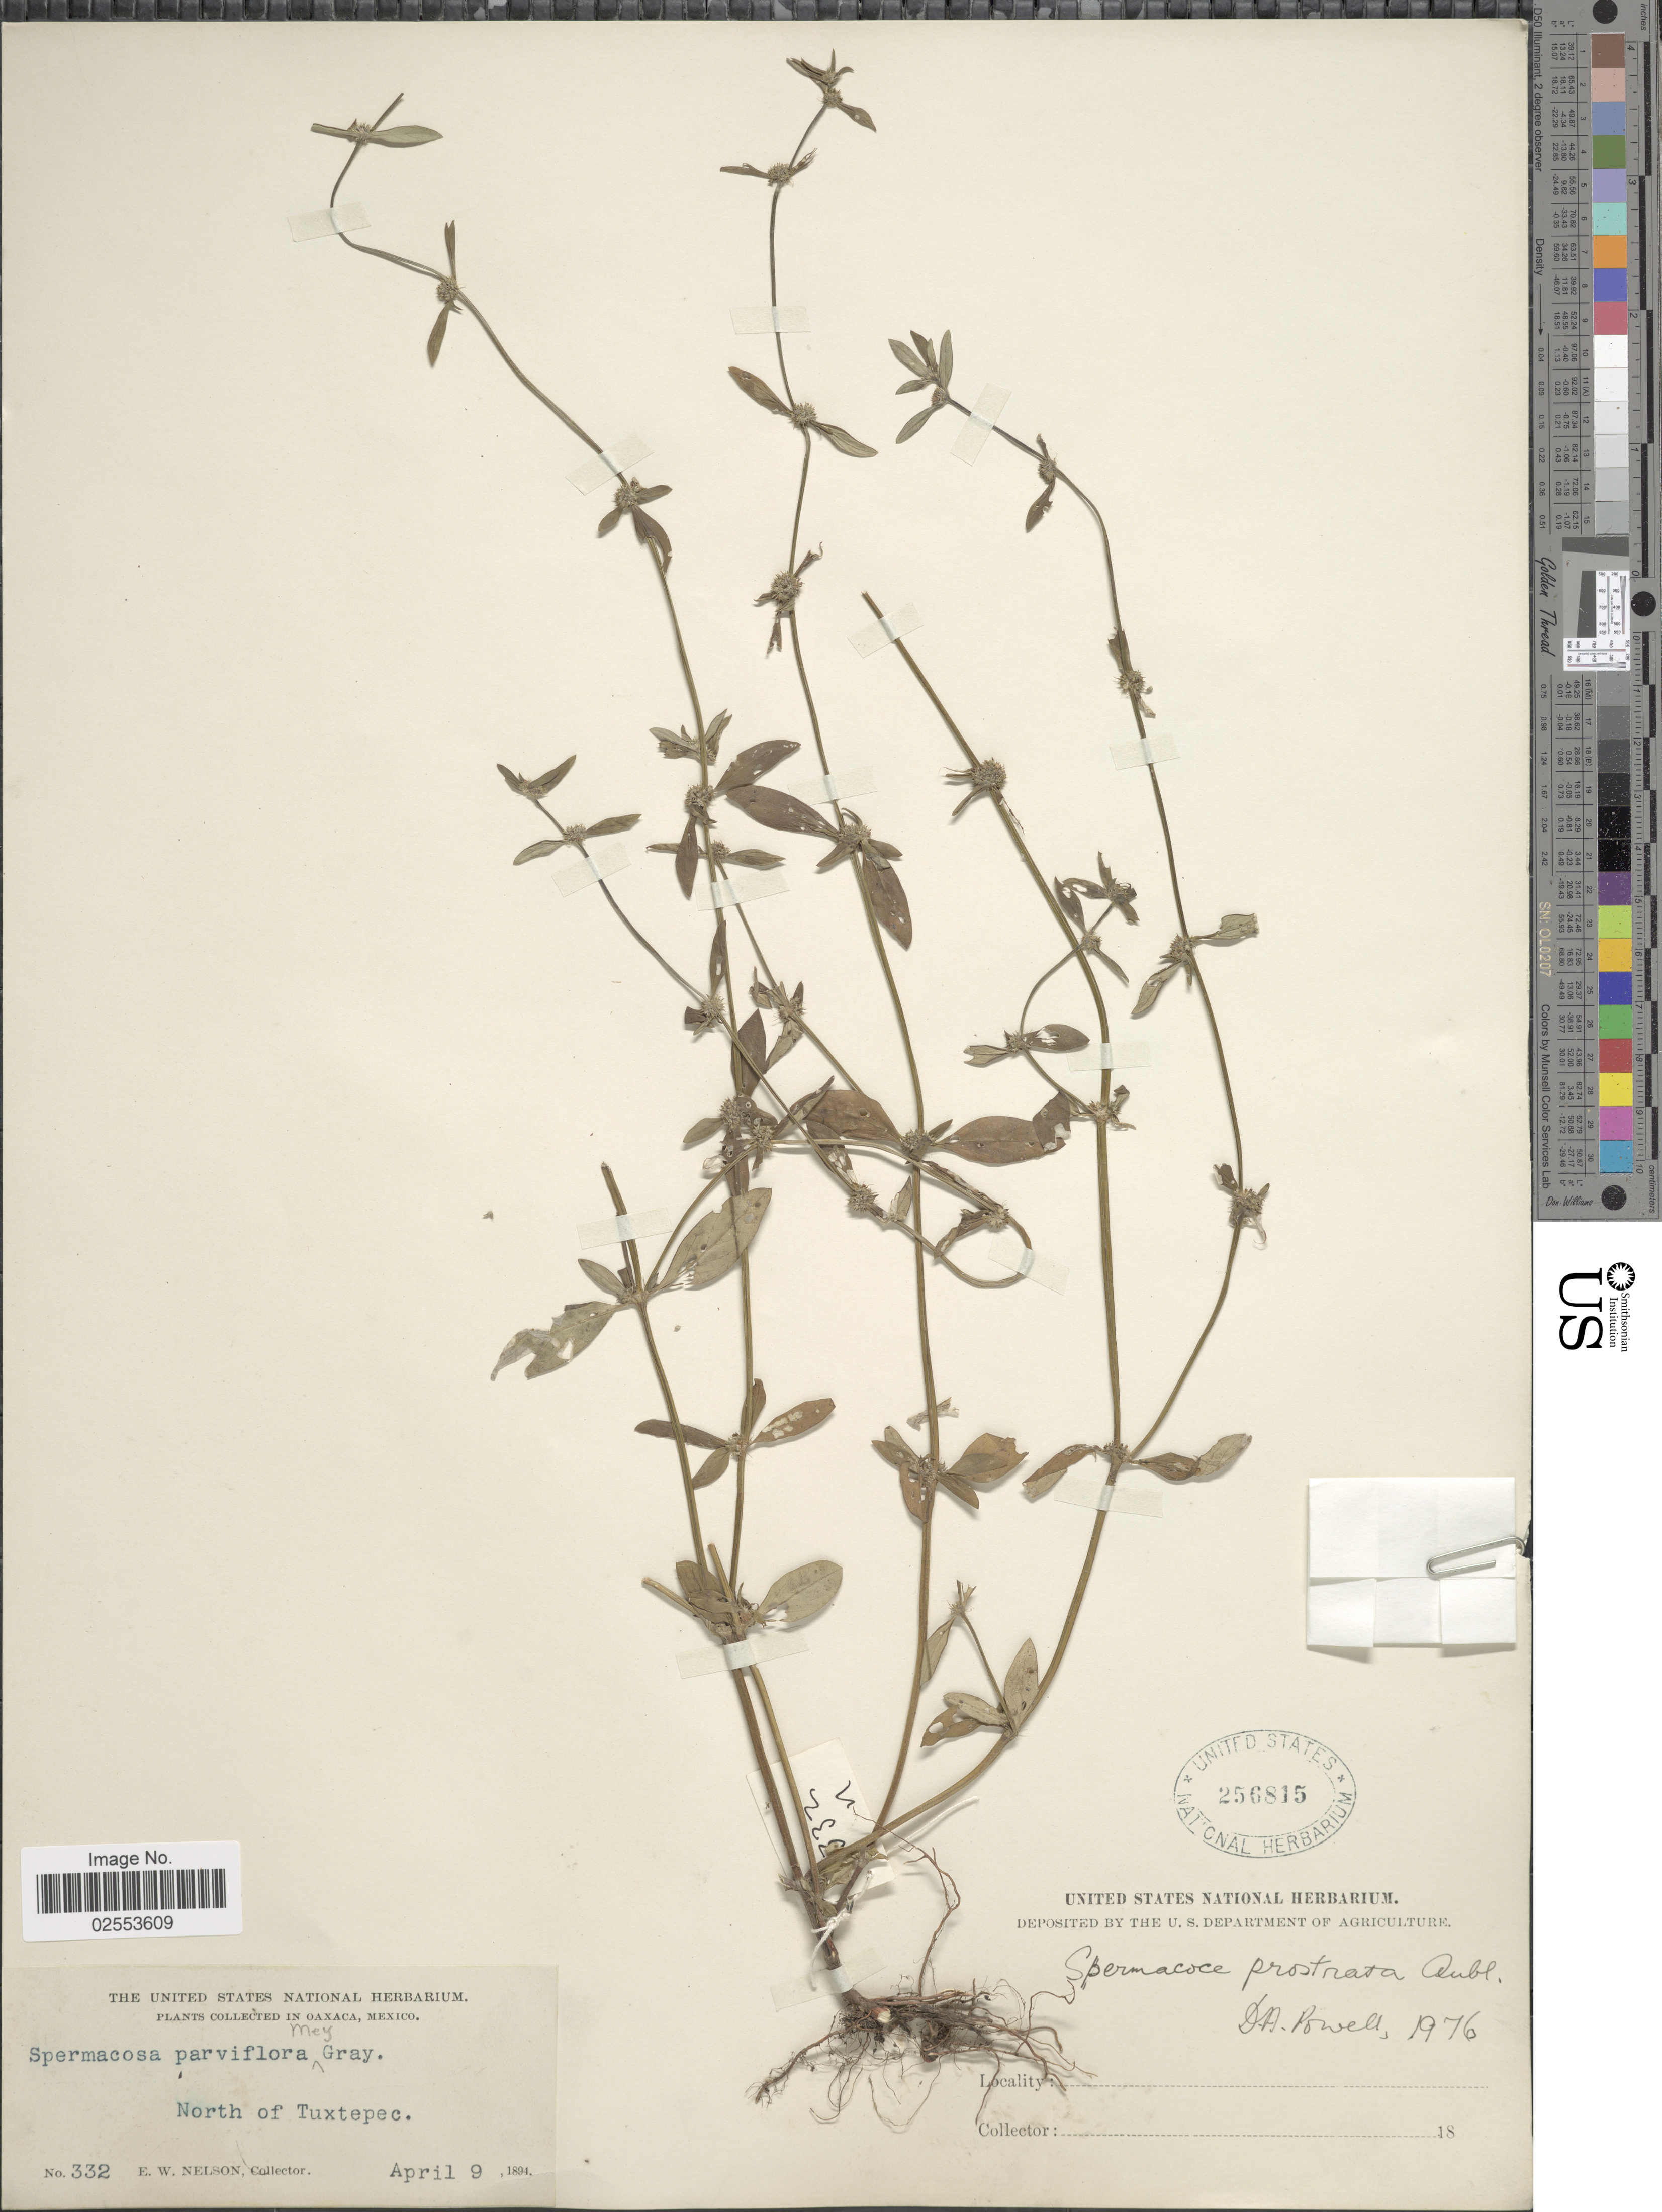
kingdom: Plantae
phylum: Tracheophyta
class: Magnoliopsida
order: Gentianales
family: Rubiaceae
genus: Spermacoce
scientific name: Spermacoce prostrata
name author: Aubl.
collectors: E. W. Nelson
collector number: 332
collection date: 1894-04-09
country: Mexico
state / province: Oaxaca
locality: North of Tuxtepec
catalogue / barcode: US 256815